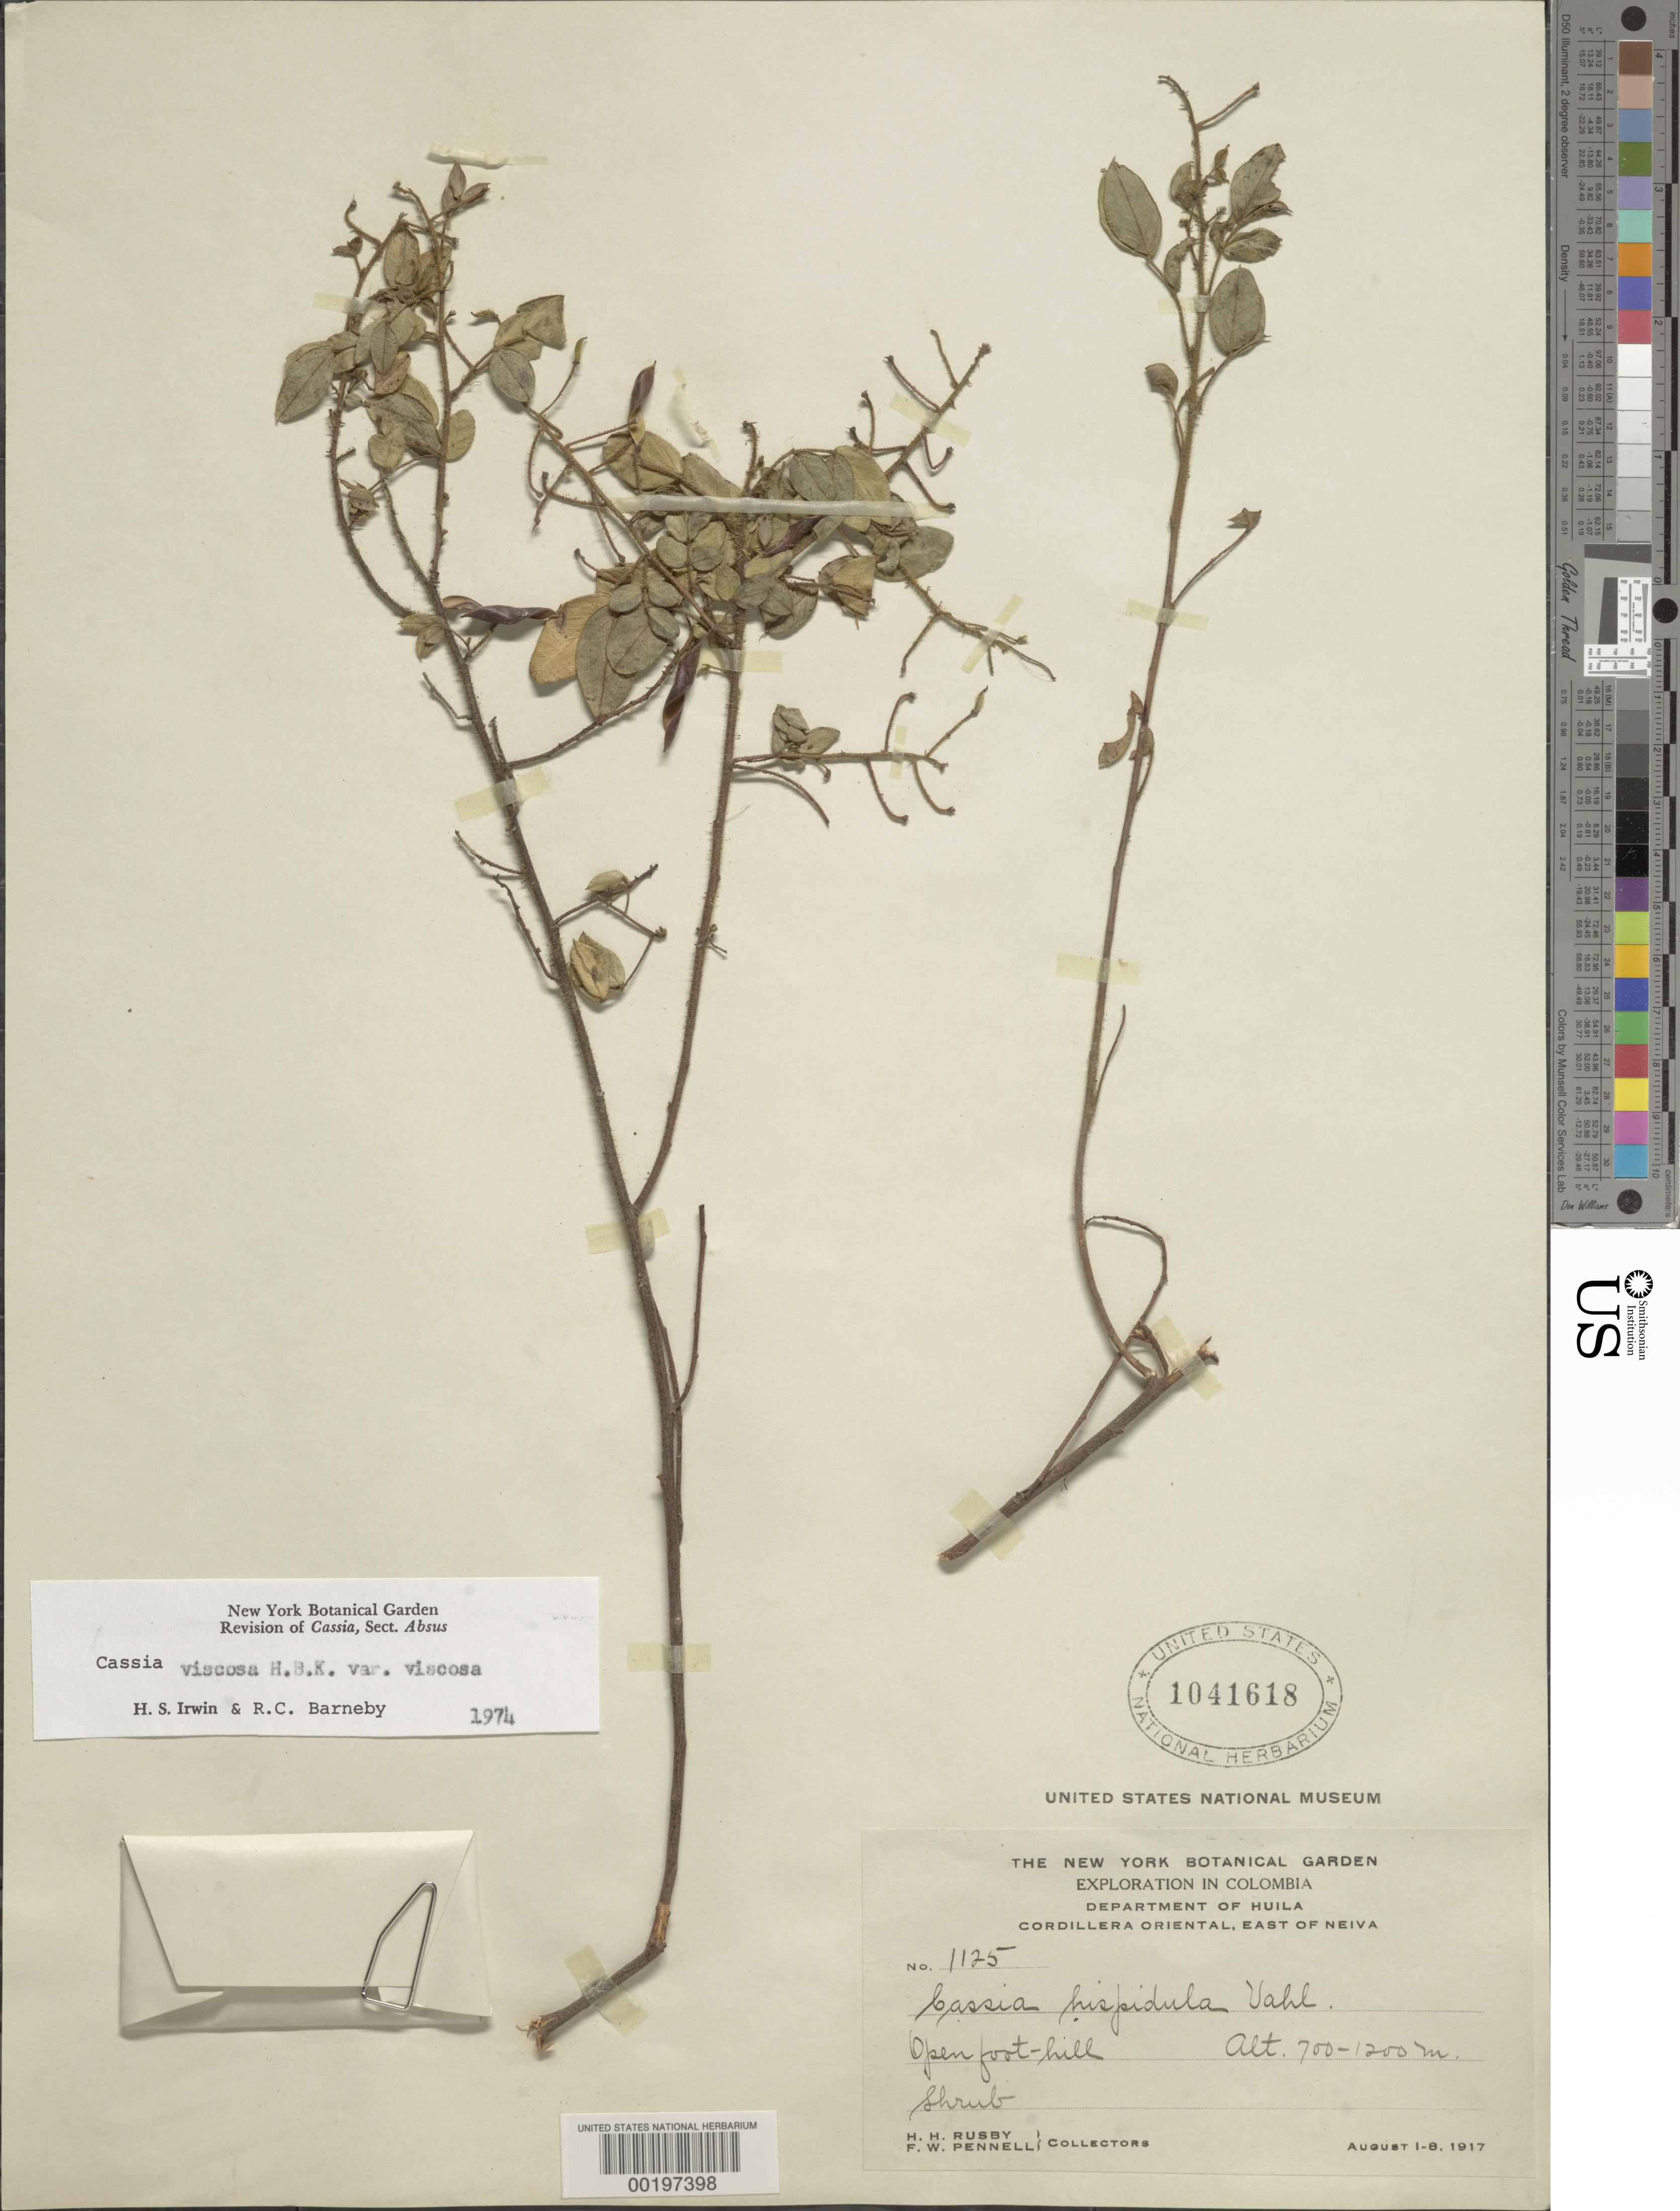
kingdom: Plantae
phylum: Tracheophyta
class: Magnoliopsida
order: Fabales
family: Fabaceae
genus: Chamaecrista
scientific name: Chamaecrista viscosa var. viscosa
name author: (Kunth) H.S. Irwin & Barneby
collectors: H. H. Rusby & F. W. Pennell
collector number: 1125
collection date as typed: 01 Aug 1917 to 08 Aug 1917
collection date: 1917-08-01/1917-08-08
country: Colombia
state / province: Huila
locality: Cordillera Oriental, E of Neiva.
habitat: Open foot hill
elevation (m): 700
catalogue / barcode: US 1041618